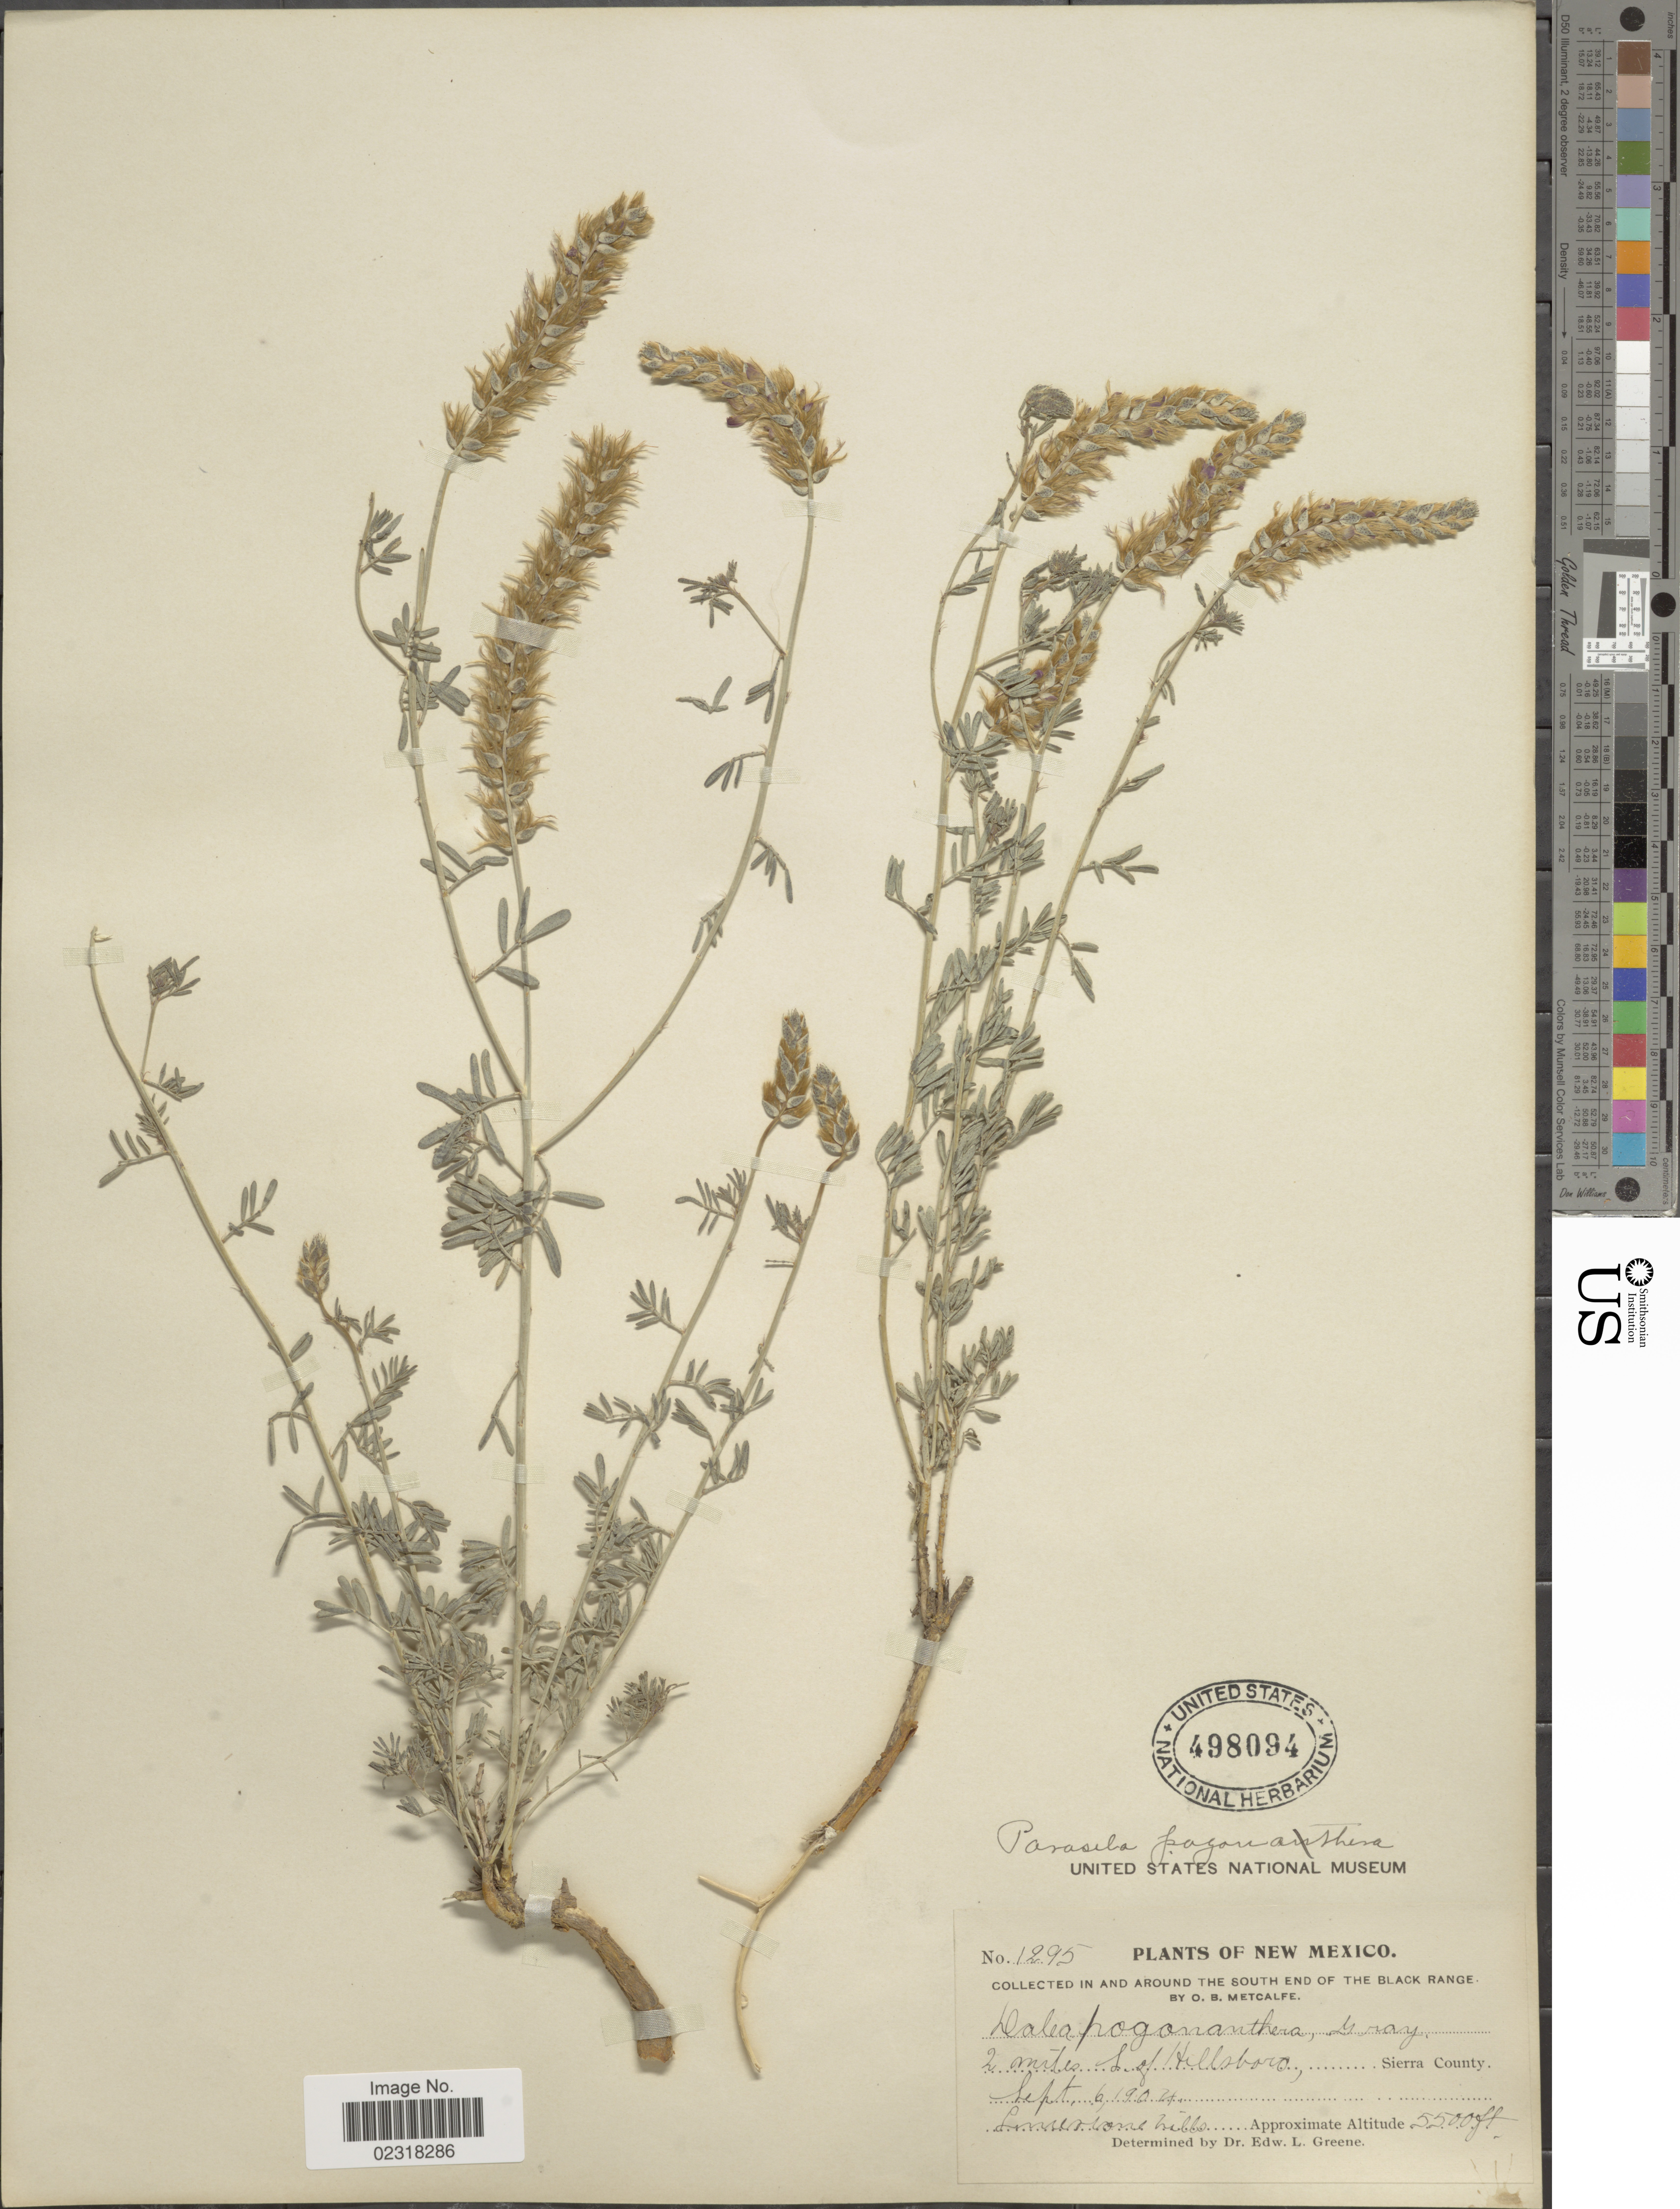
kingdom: Plantae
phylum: Tracheophyta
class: Magnoliopsida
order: Fabales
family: Fabaceae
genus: Dalea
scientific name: Dalea pogonathera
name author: A. Gray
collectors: O. B. Metcalfe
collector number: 1295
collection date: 1904-09-06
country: United States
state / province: New Mexico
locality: In And Around The South End Of The Black Range, 2 miles S of Hillsboro, Sierra County, Limestone hills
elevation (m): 1676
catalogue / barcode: US 498094